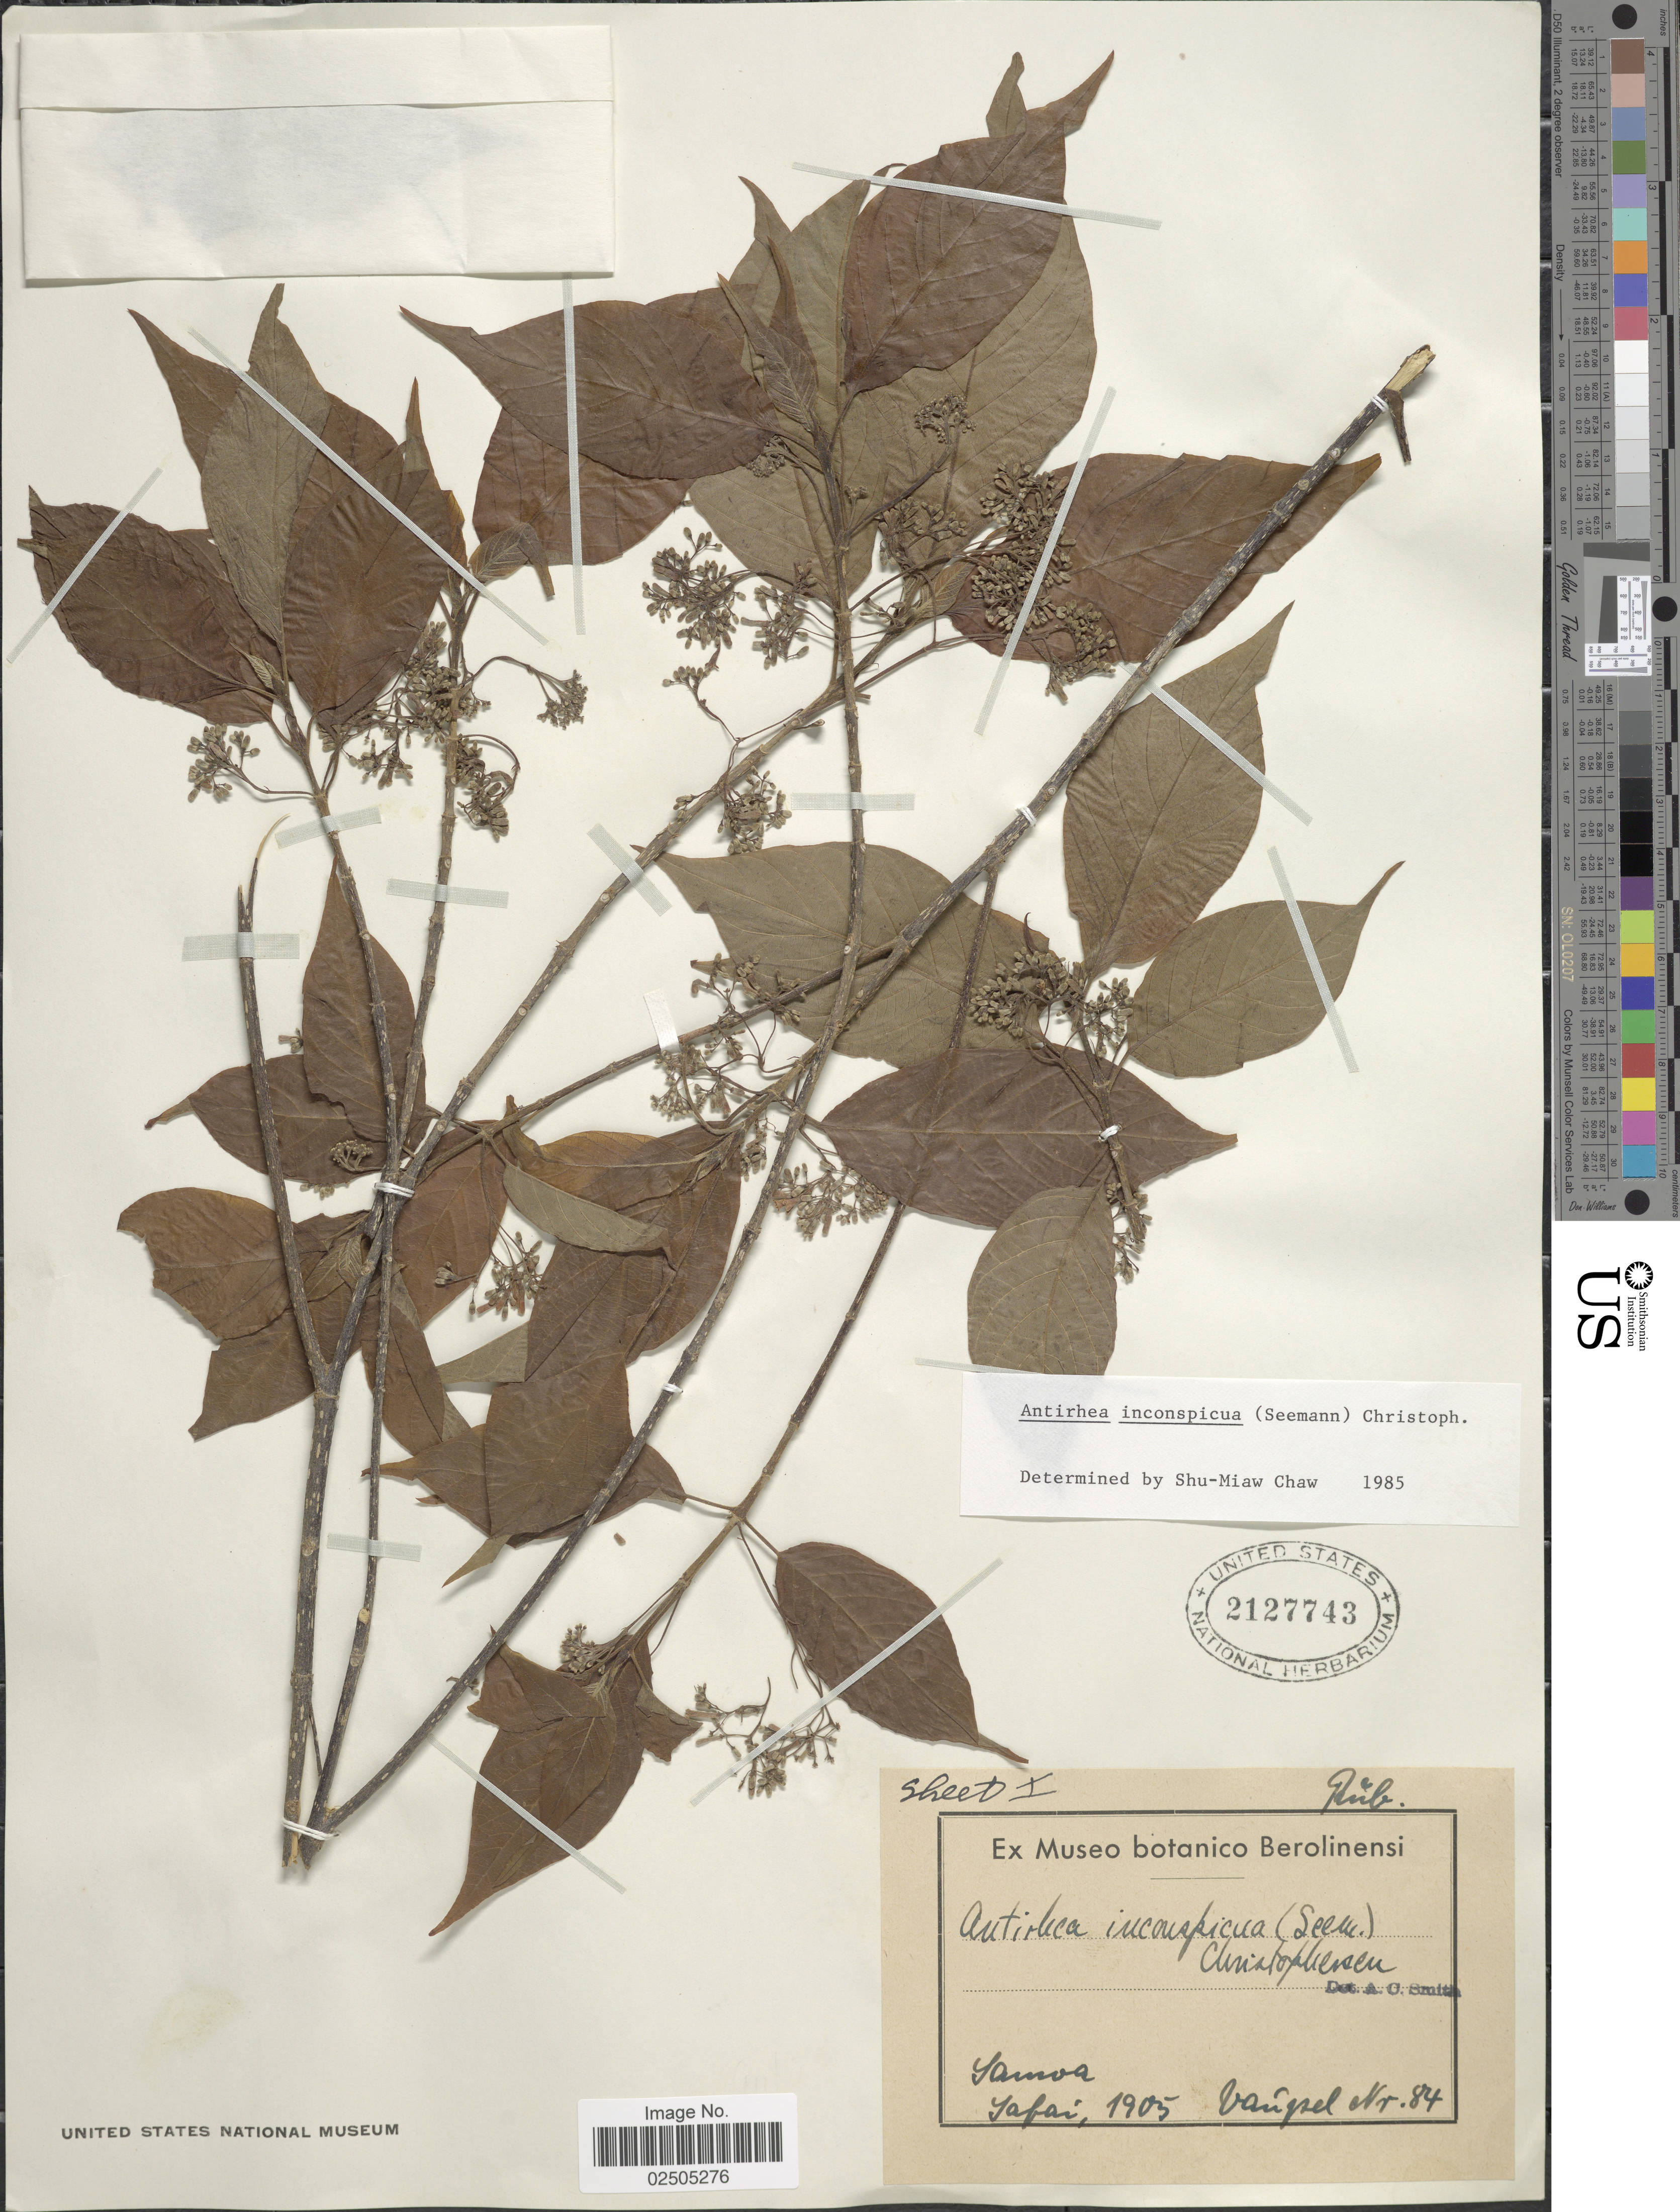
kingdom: Plantae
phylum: Tracheophyta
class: Magnoliopsida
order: Gentianales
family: Rubiaceae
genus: Antirhea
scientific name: Antirhea inconspicua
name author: (Seem.) Christoph.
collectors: Vaupel, --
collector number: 84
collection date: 1905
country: Samoa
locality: Samoa, Tafai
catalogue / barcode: US 2127743